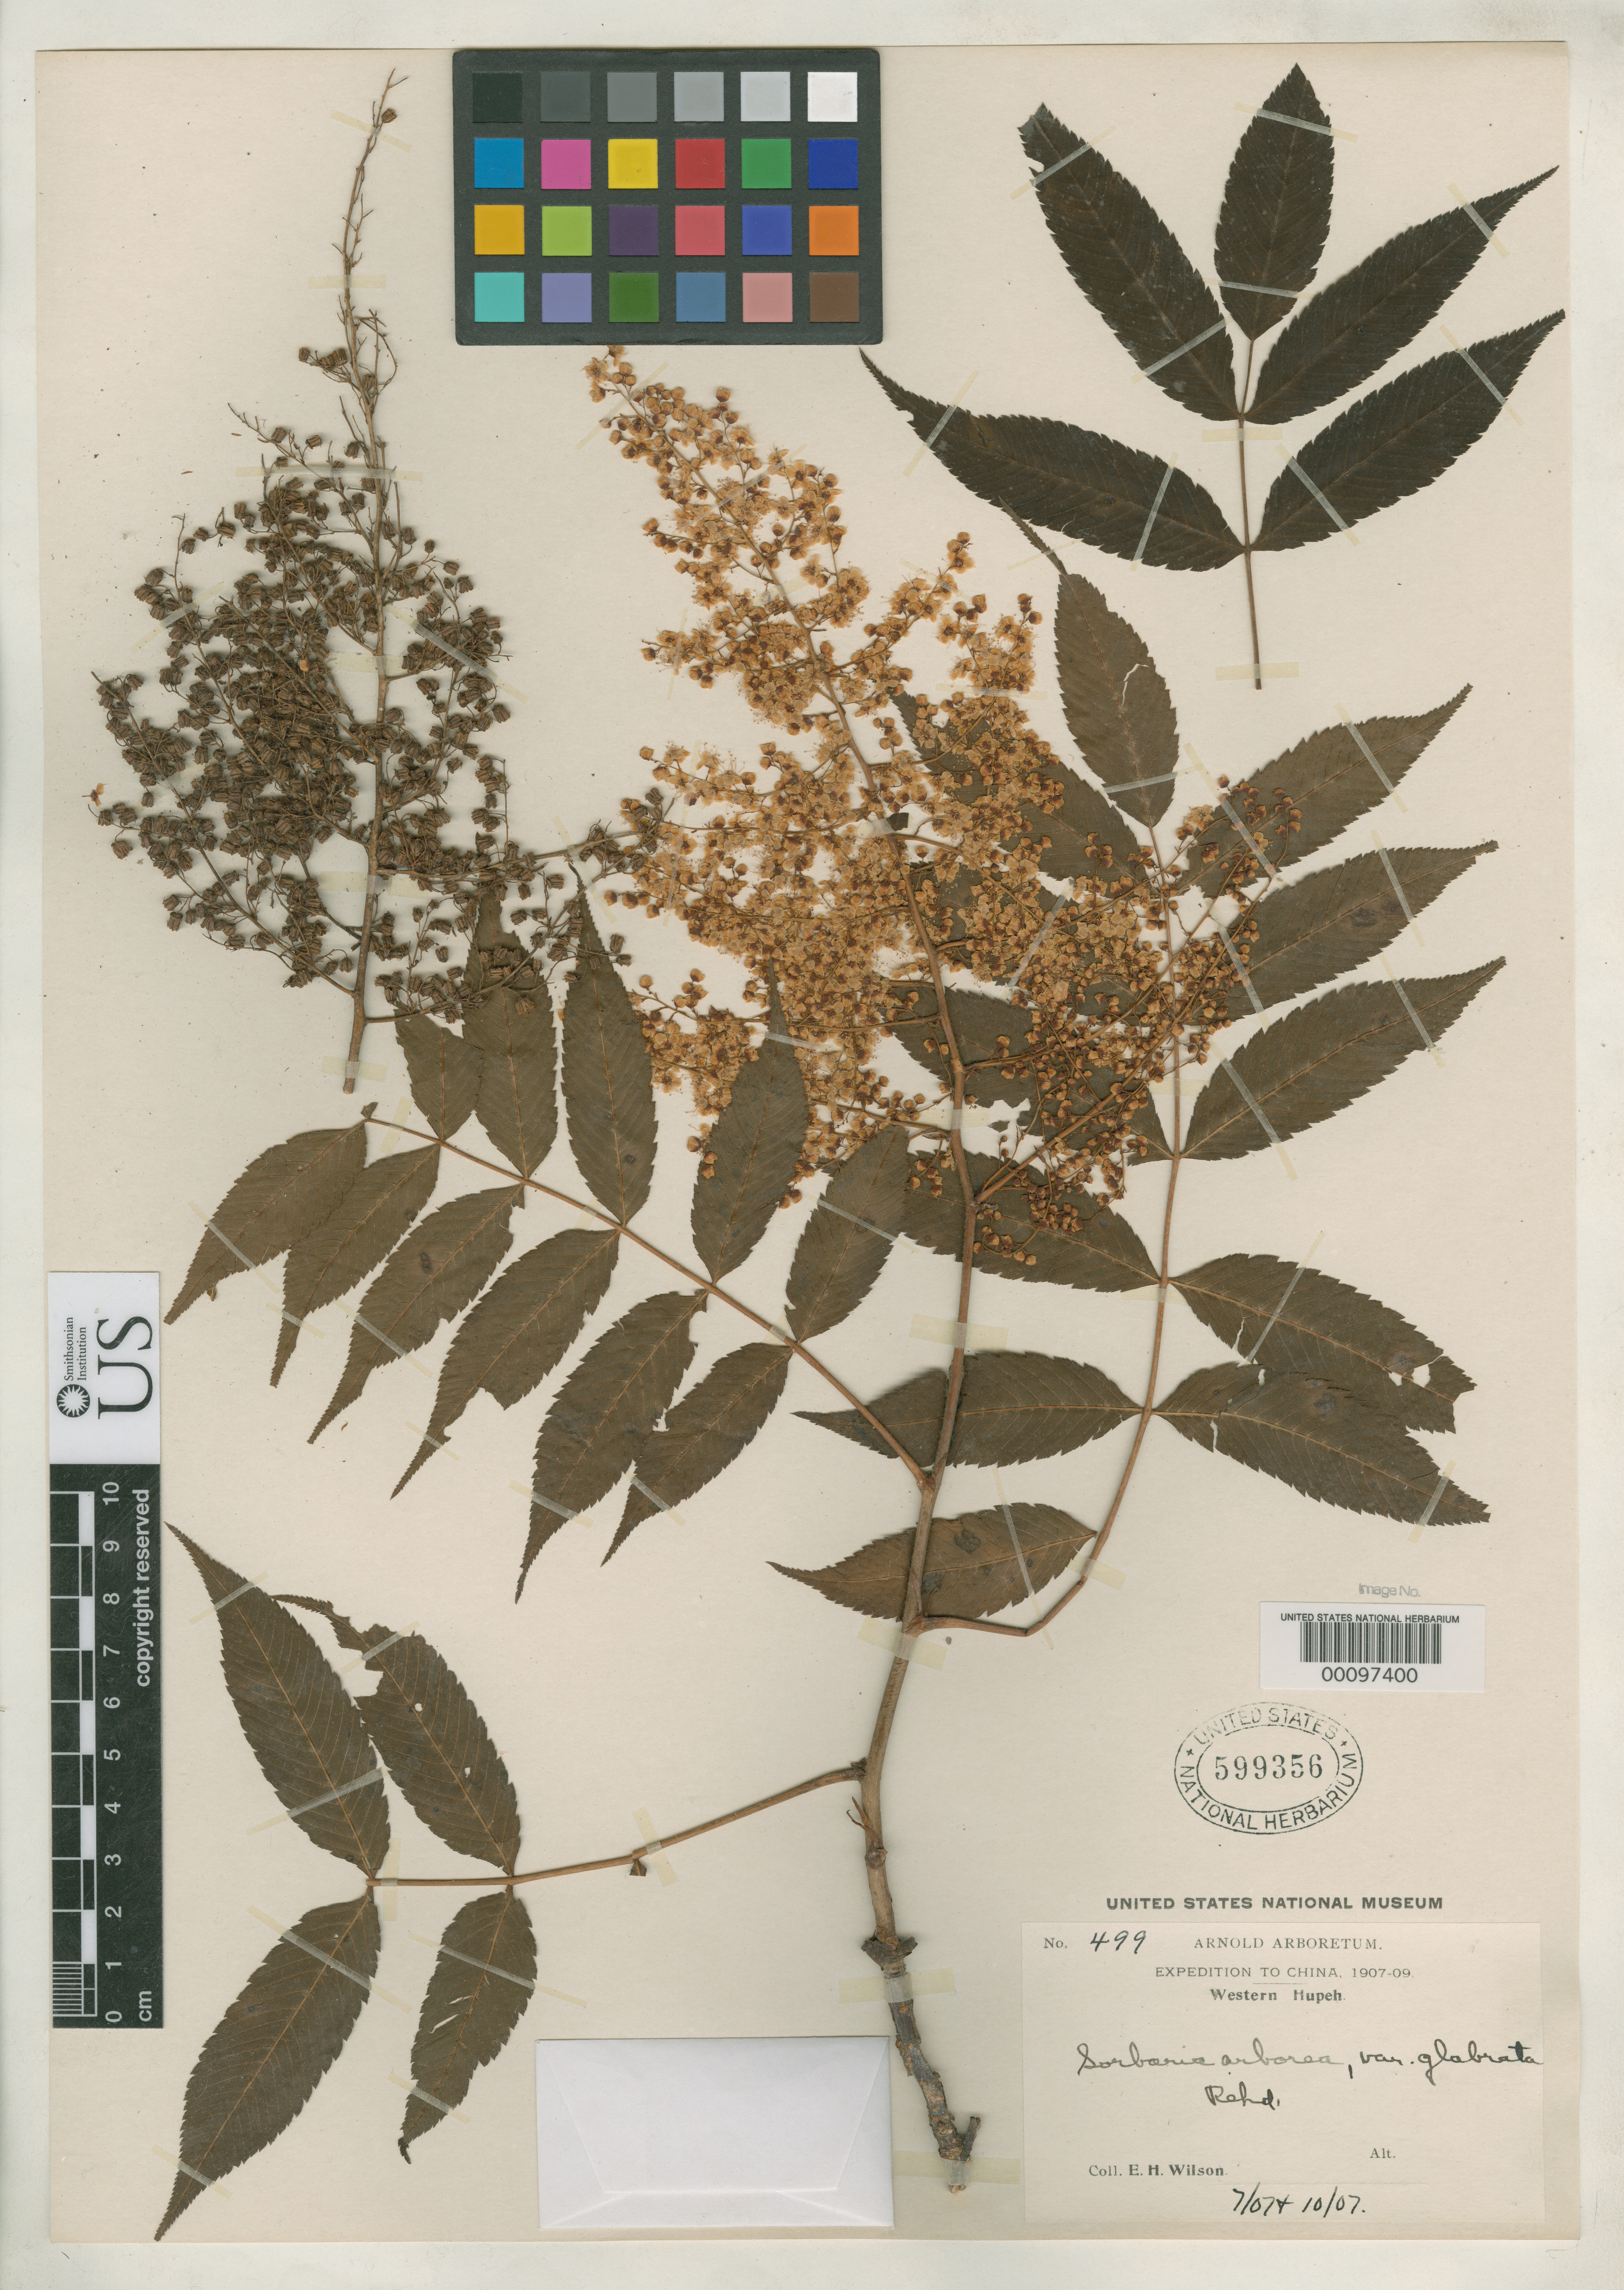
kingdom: Plantae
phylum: Tracheophyta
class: Magnoliopsida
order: Rosales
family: Rosaceae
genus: Sorbaria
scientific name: Sorbaria arborea var. glabrata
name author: Rehder in Sarg.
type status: Isotype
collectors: E. H. Wilson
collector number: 499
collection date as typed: Jul 1907 to -- Oct 1907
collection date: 1907-07/1907-10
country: China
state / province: Hubei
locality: Hsing-shan Hsien.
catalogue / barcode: US 599356